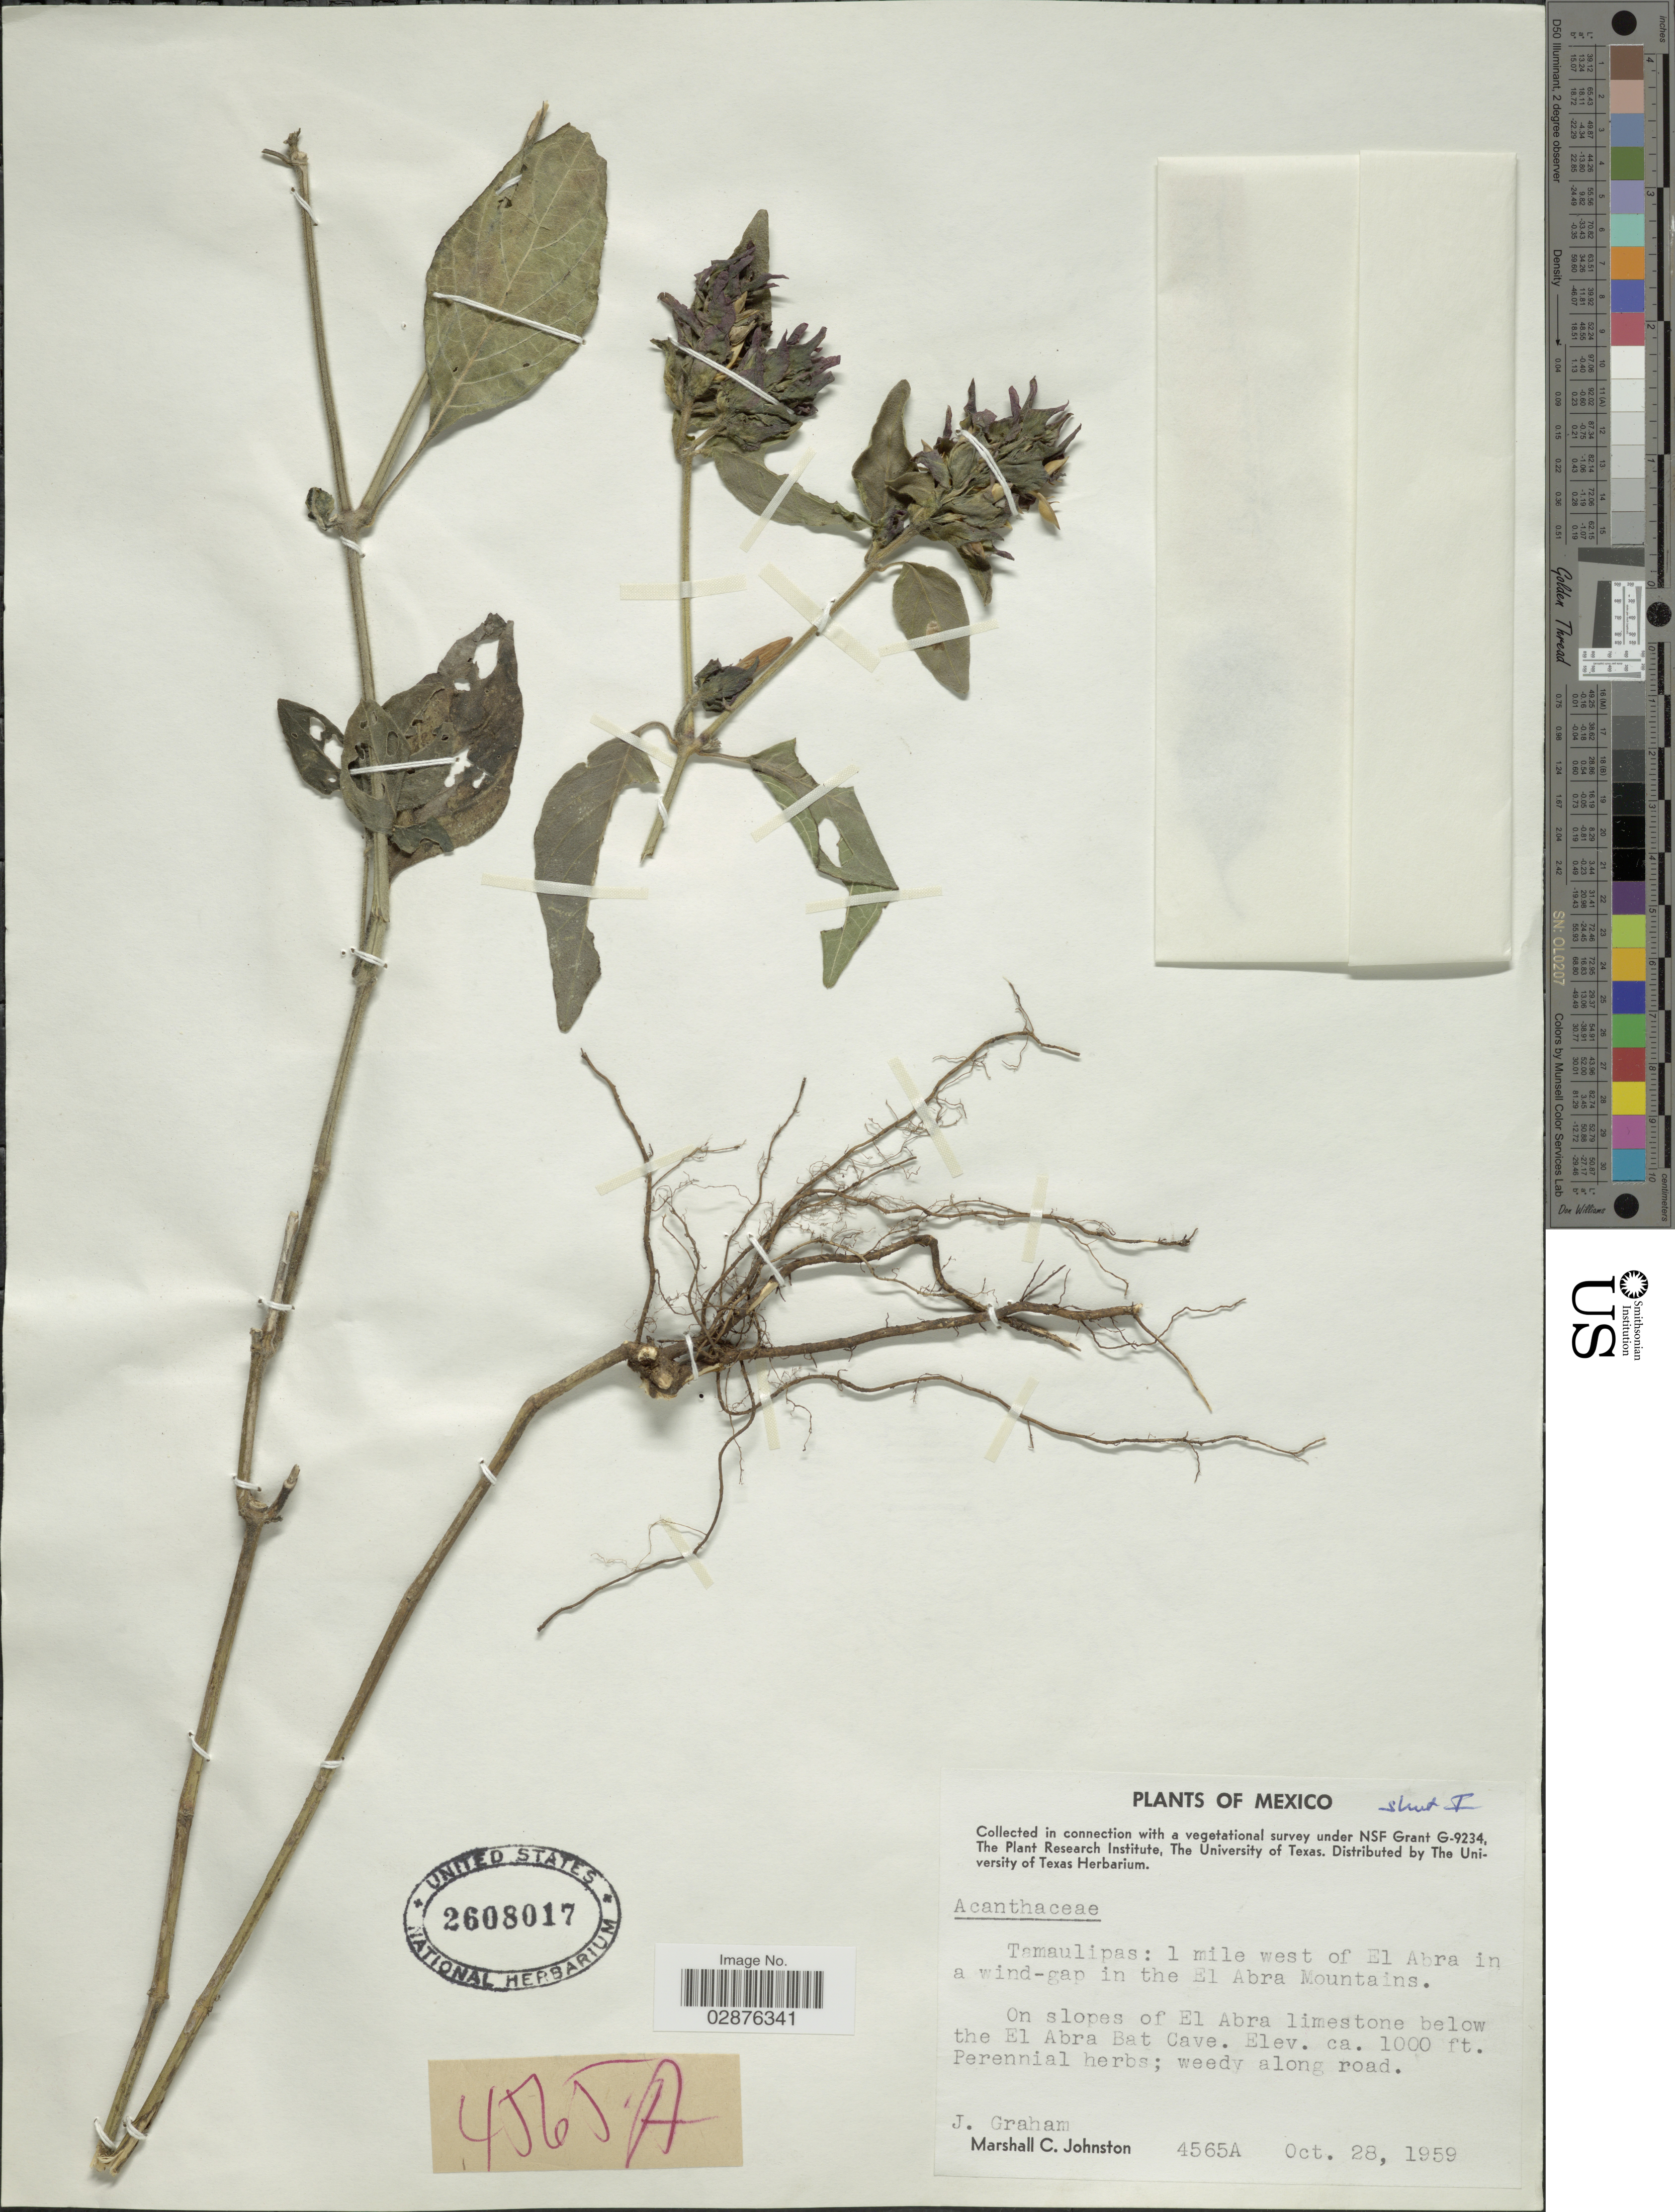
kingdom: Plantae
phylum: Tracheophyta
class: Magnoliopsida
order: Lamiales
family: Acanthaceae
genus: Justicia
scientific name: Justicia fulvicoma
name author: Schltdl. & Cham.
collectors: J. Graham & M. Johnston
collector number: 4565A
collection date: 1959-10-28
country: Mexico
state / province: Tamaulipas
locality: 1 mile west of El Abra in a wind-gap in the El Abra Mountains. On slopes of El Abra limestone below the El Abra Bat Cave.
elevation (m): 305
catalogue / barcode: US 2608017